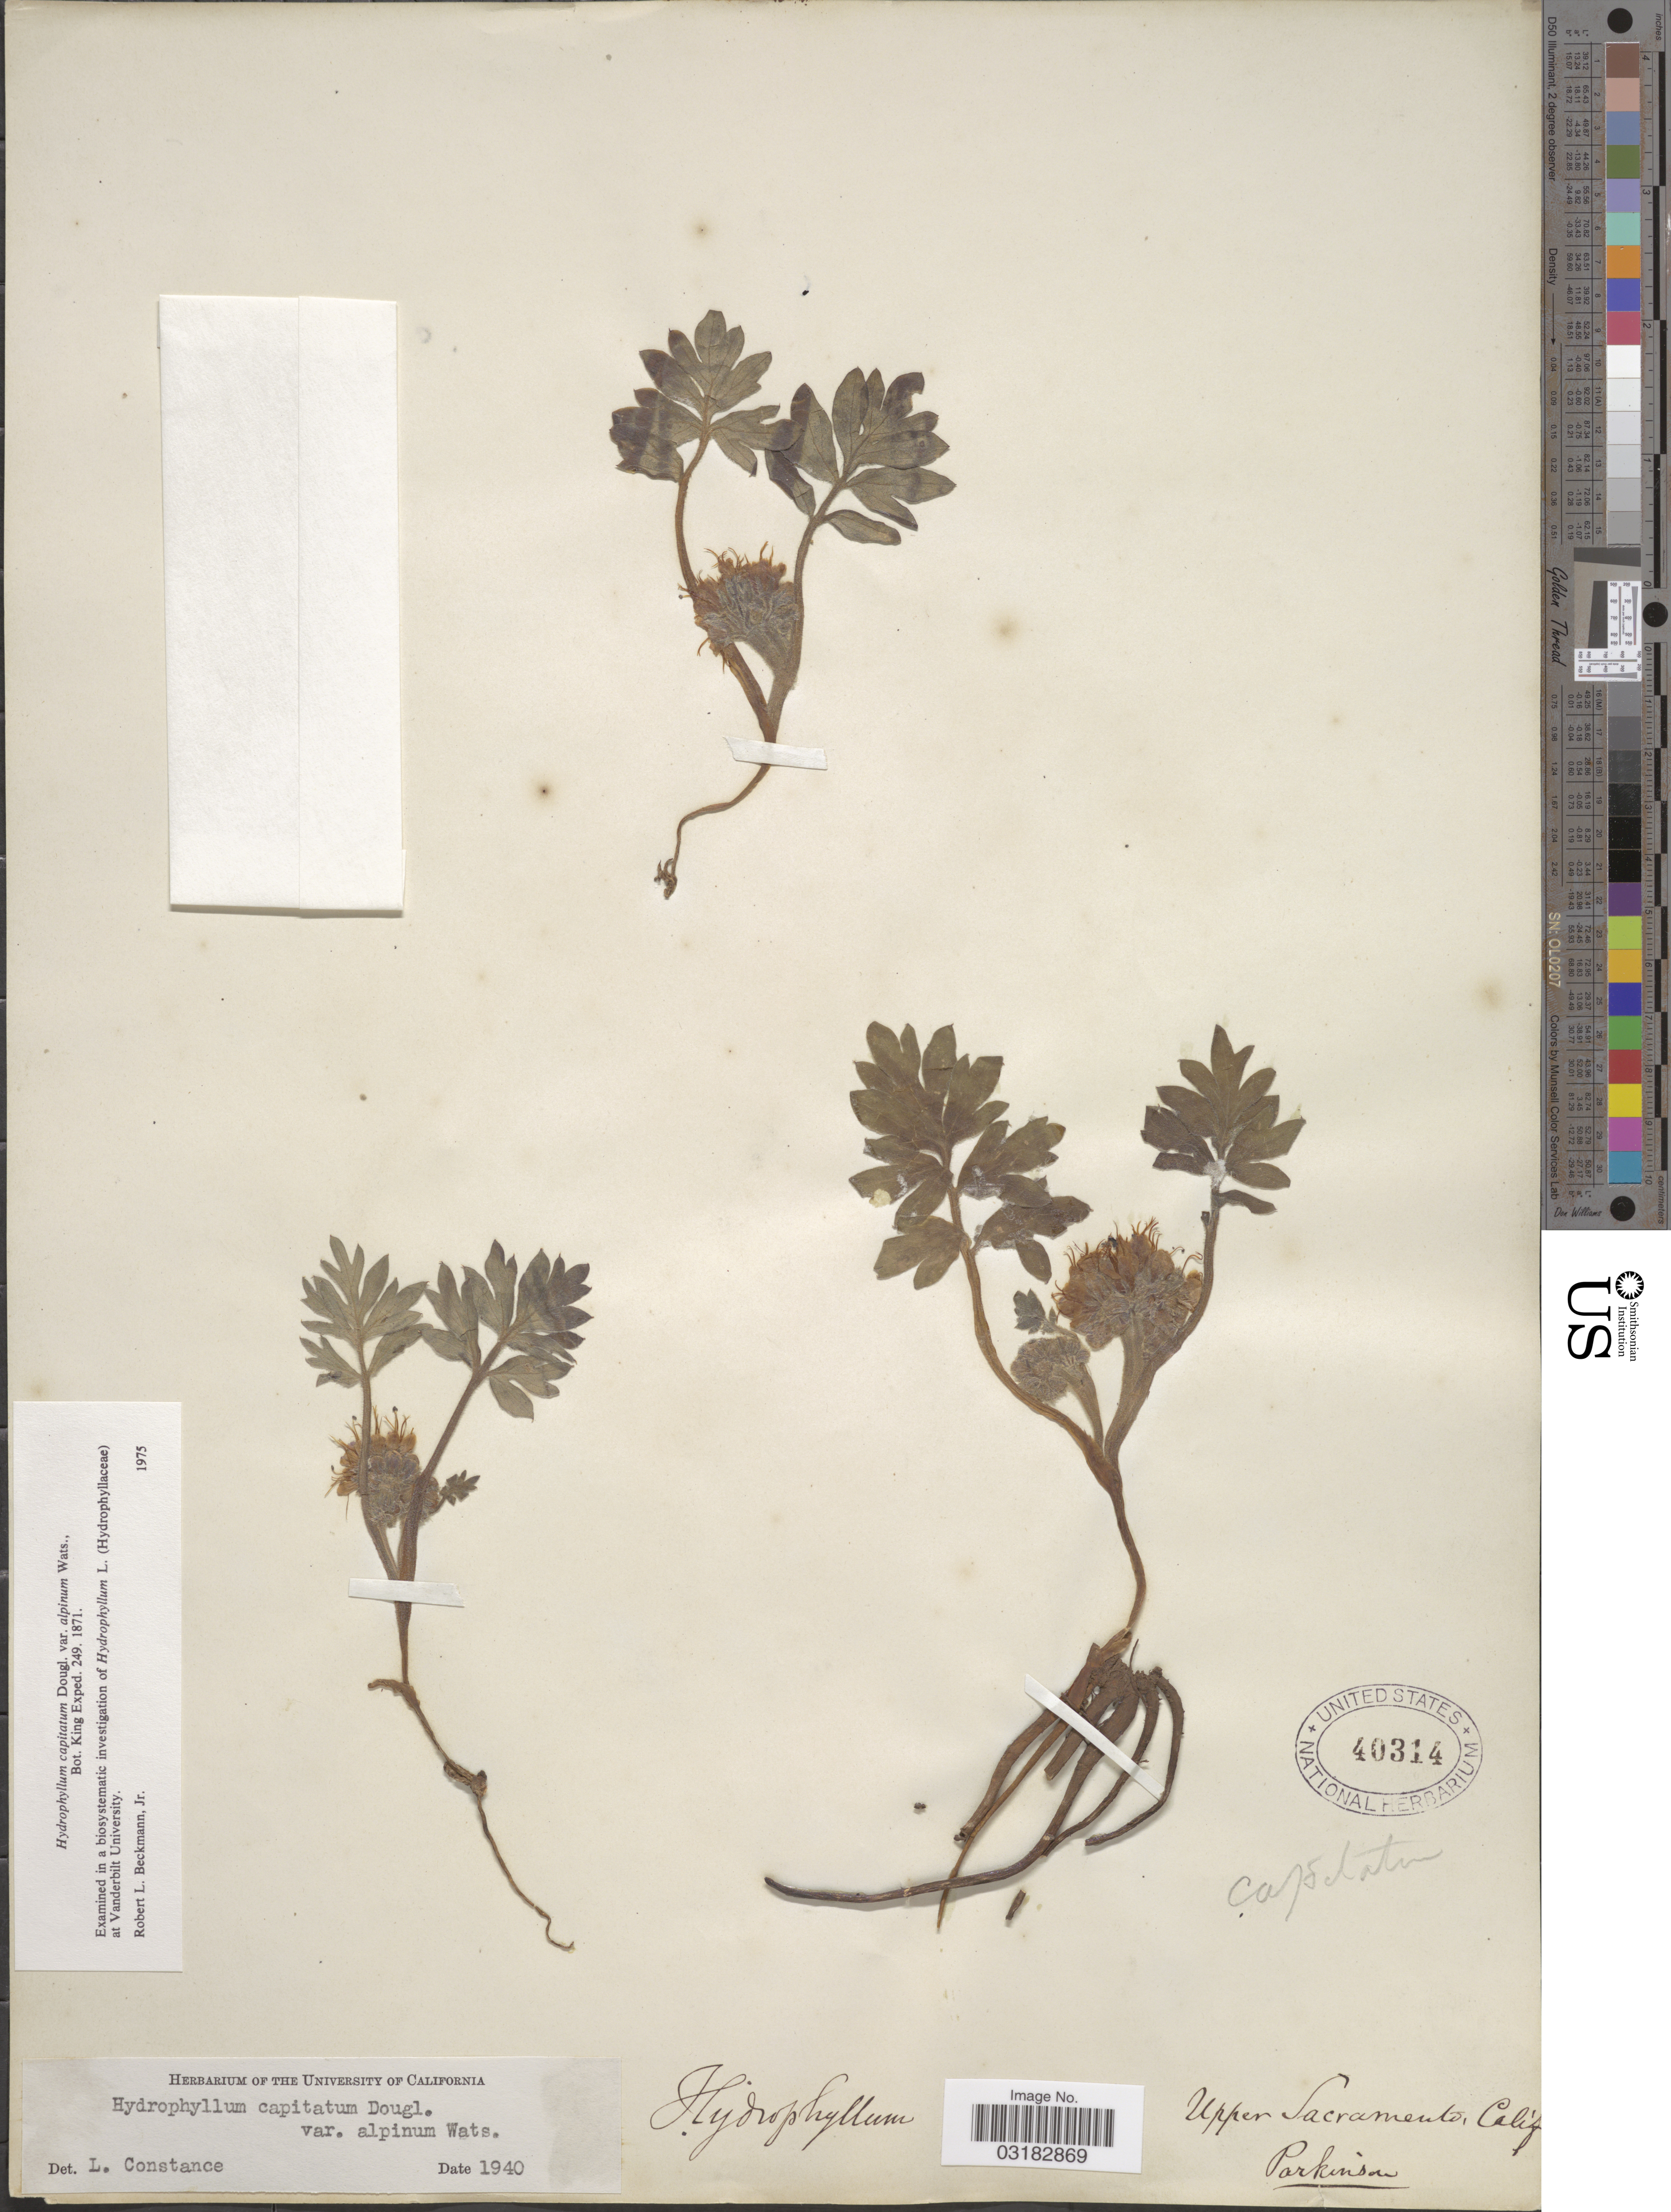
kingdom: Plantae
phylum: Tracheophyta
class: Magnoliopsida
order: Boraginales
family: Hydrophyllaceae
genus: Hydrophyllum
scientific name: Hydrophyllum capitatum var. alpinum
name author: S. Watson in C. King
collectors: Parkinson, --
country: United States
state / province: California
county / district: Sacramento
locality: Upper Sacramento. Parkinson.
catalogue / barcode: US 40314